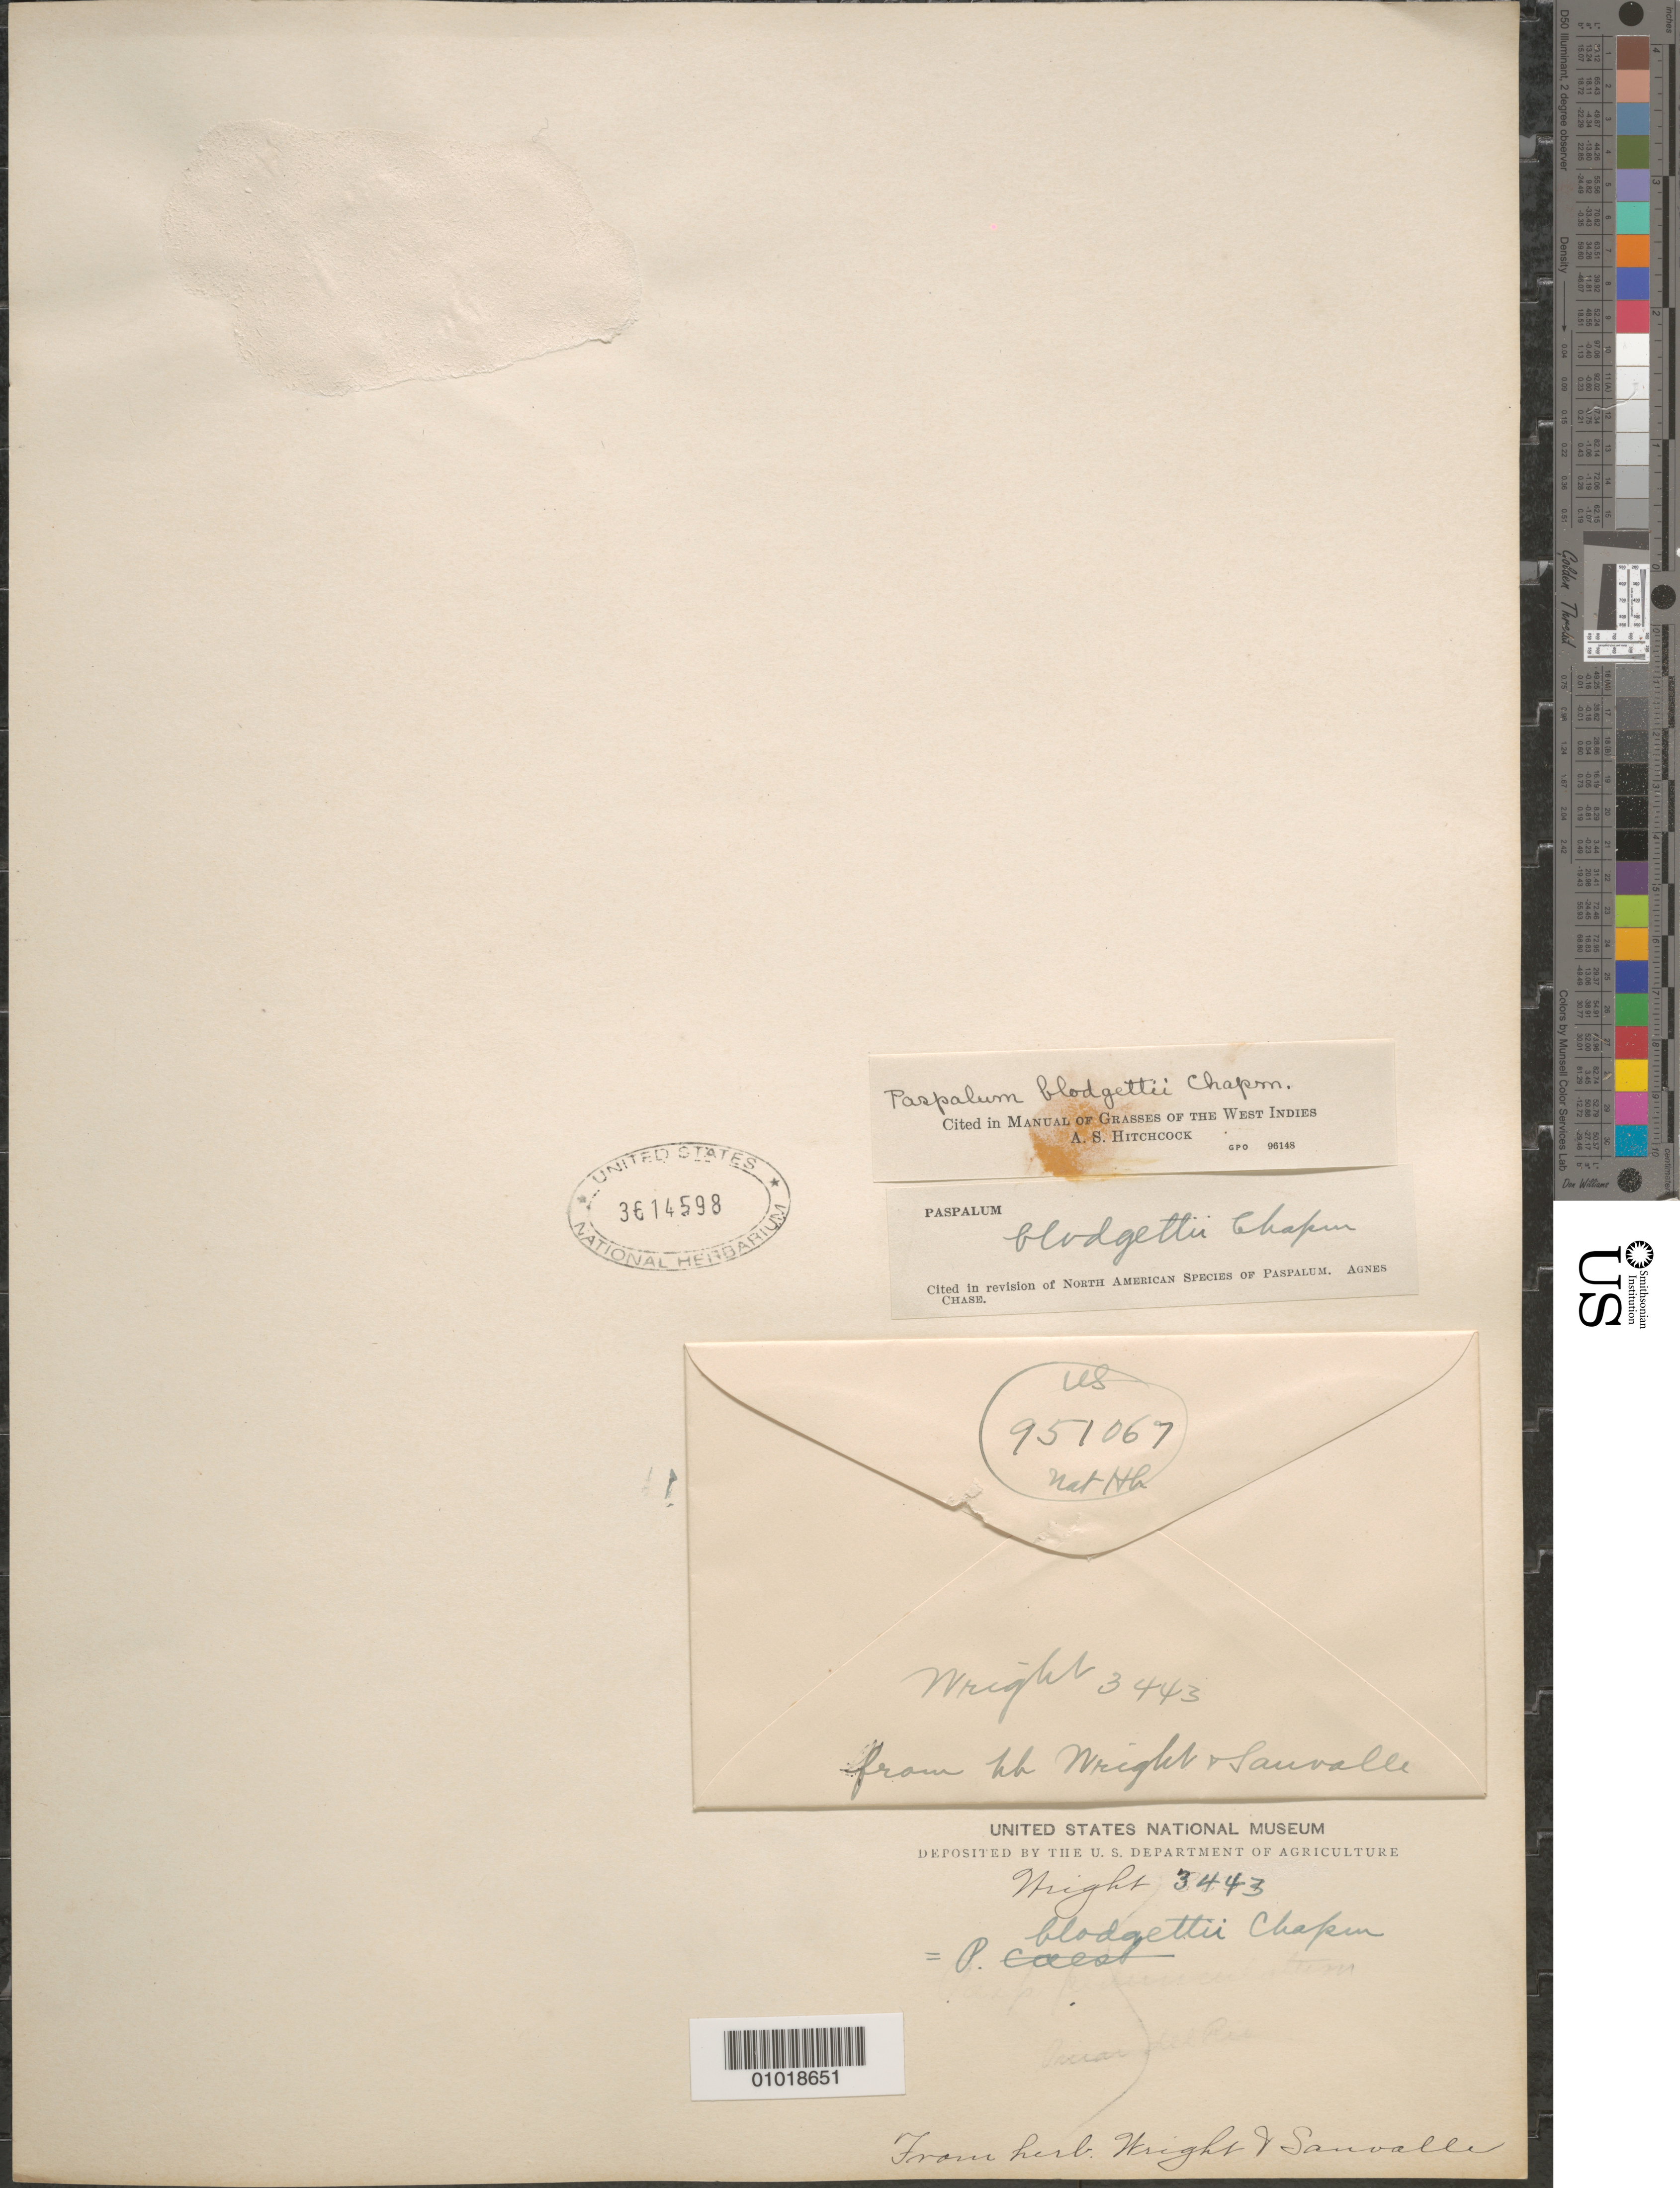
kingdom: Plantae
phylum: Tracheophyta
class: Liliopsida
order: Poales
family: Poaceae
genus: Paspalum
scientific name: Paspalum blodgettii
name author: Chapm.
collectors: Wright, --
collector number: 3443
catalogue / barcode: US 3614598